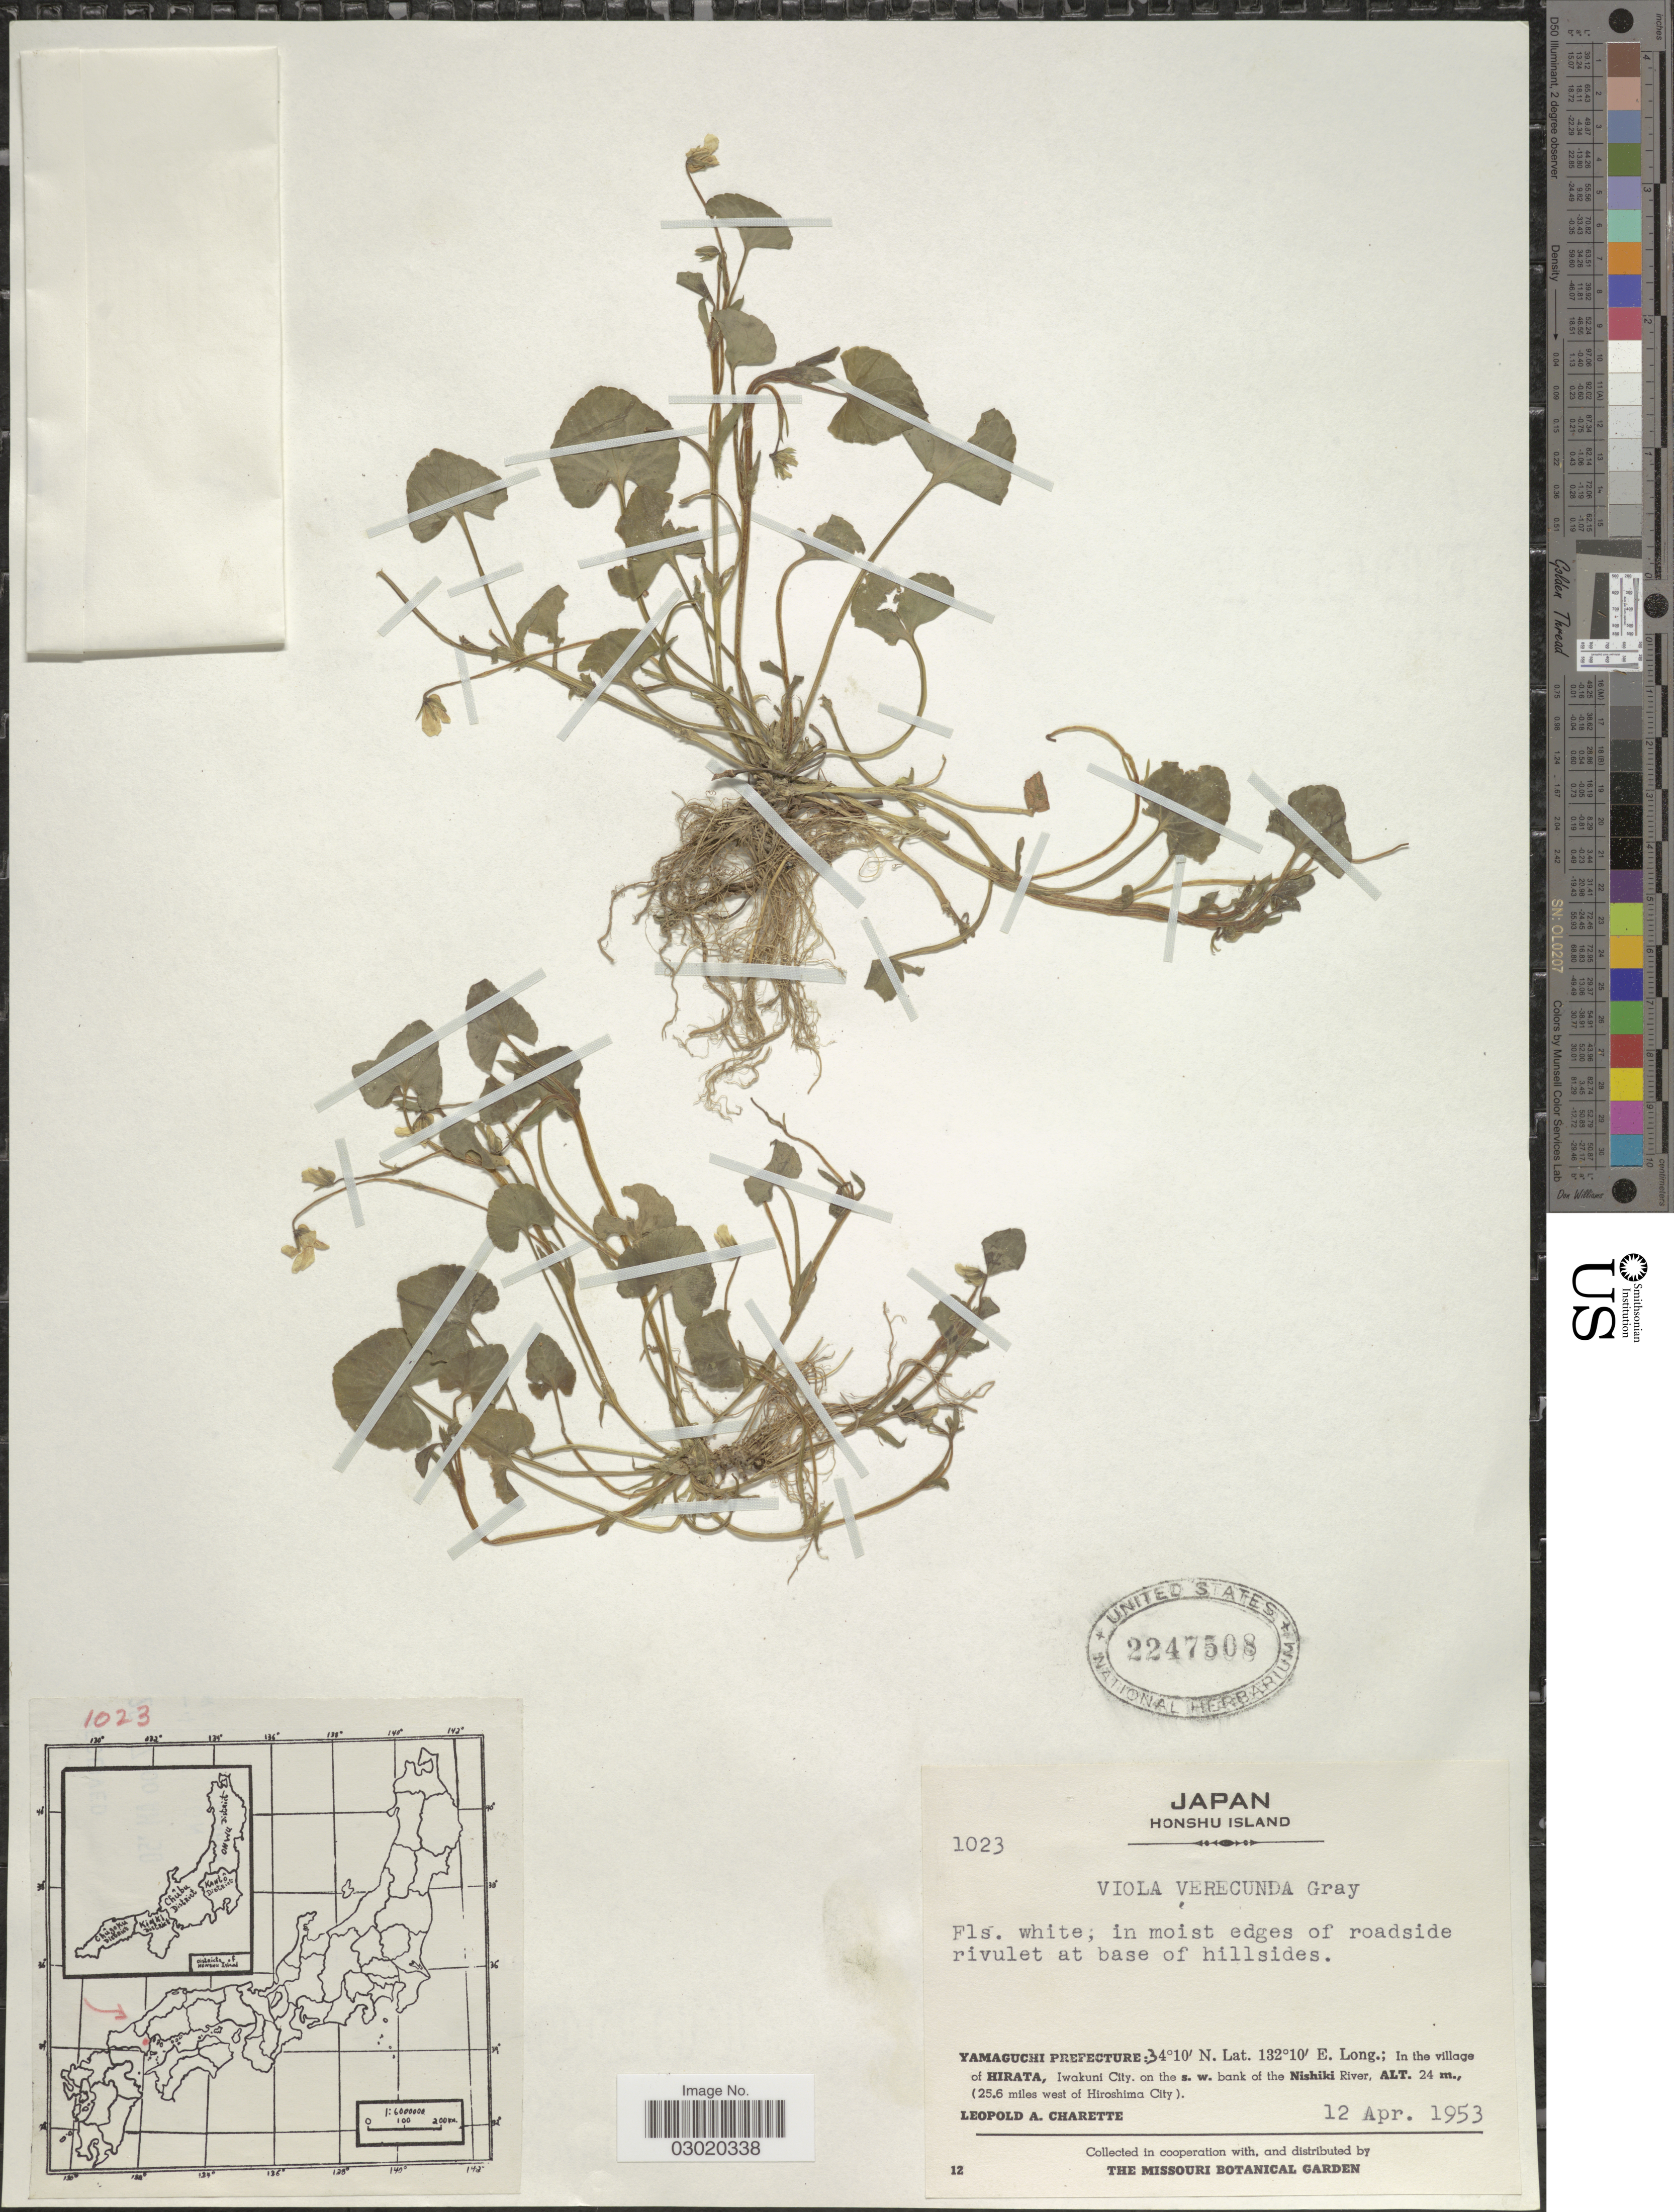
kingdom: Plantae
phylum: Tracheophyta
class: Magnoliopsida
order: Malpighiales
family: Violaceae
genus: Viola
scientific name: Viola verecunda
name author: A. Gray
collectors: L. A. Charette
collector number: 1023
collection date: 1953-04-12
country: Japan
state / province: Yamaguti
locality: Honshu Island. Yamaguchi Prefecture: In the village of Hirata, Iwakuni City, on the s.w. bank of the Nishiki River. (25.6 miles west of Hiroshima City).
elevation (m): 24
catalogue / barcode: US 2247508